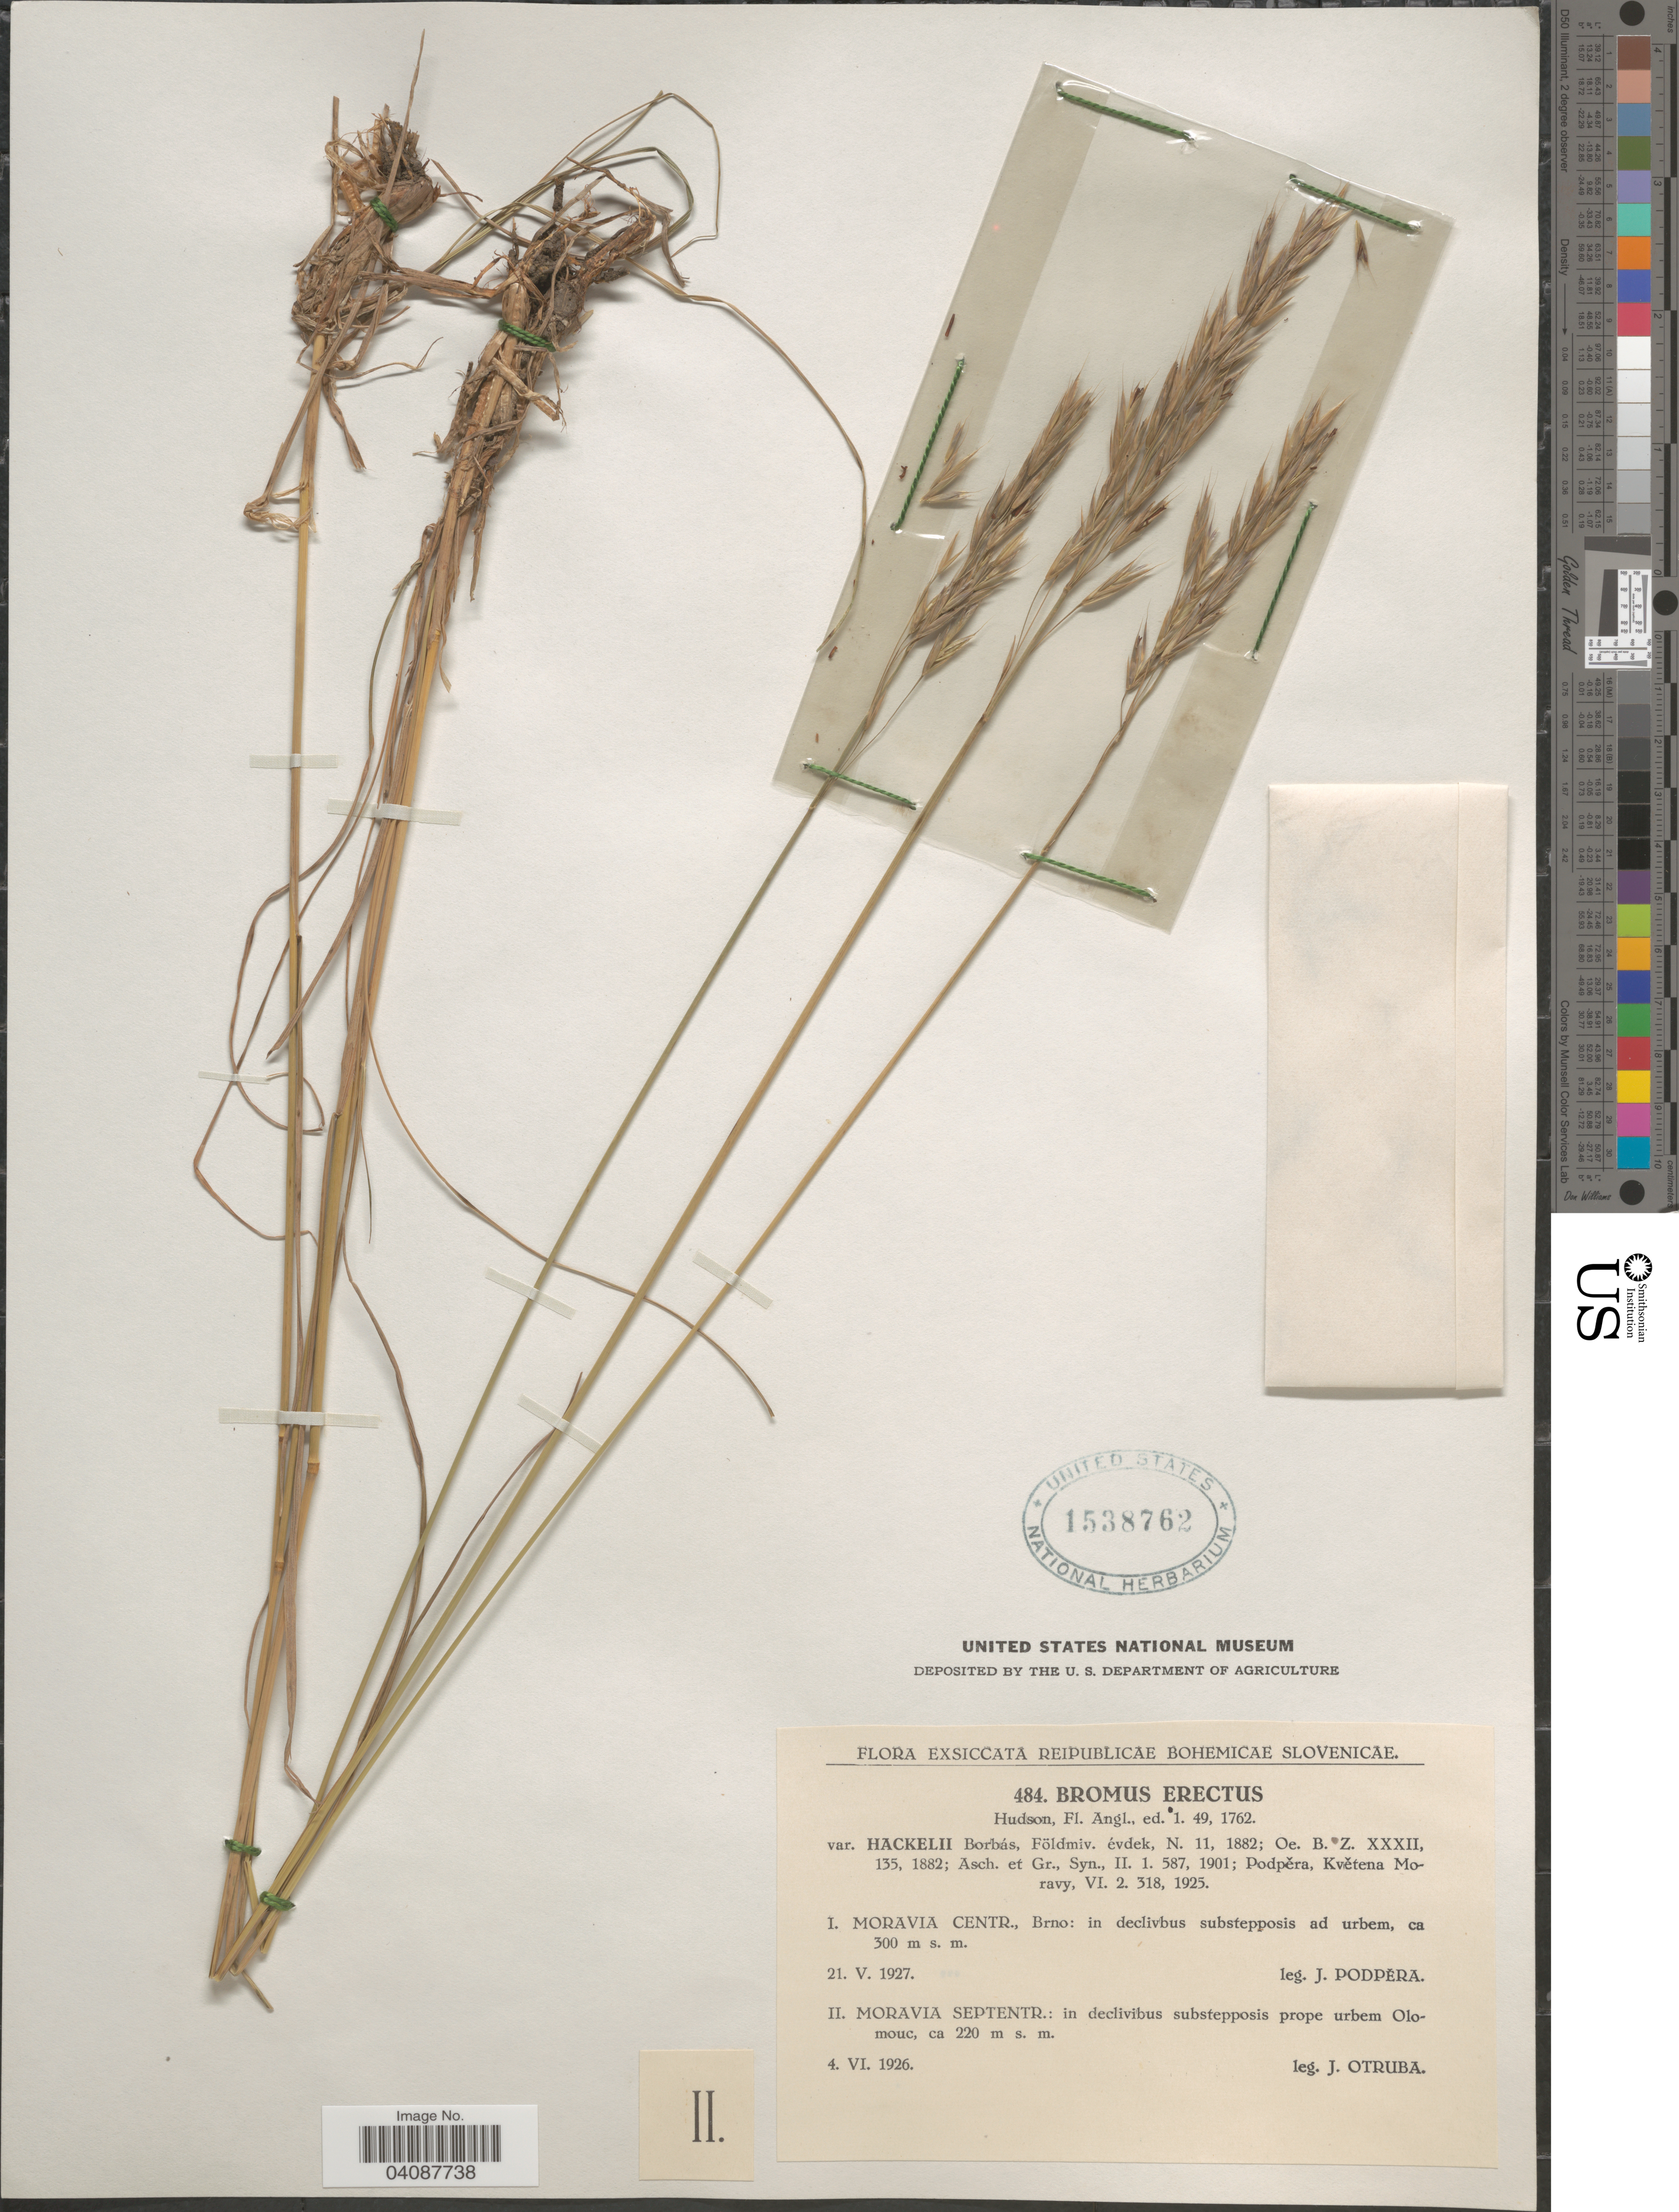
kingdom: Plantae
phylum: Tracheophyta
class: Liliopsida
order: Poales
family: Poaceae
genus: Bromus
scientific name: Bromus erectus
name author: Huds.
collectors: J. Otruba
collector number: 484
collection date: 1926-06-04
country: Czechia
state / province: Olomouc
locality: Reipublicae Bohemicae Slovenicae. Moravia Septentr.: in declivibus substepposis prope urbem Olomouc.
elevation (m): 220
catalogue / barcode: US 1538762